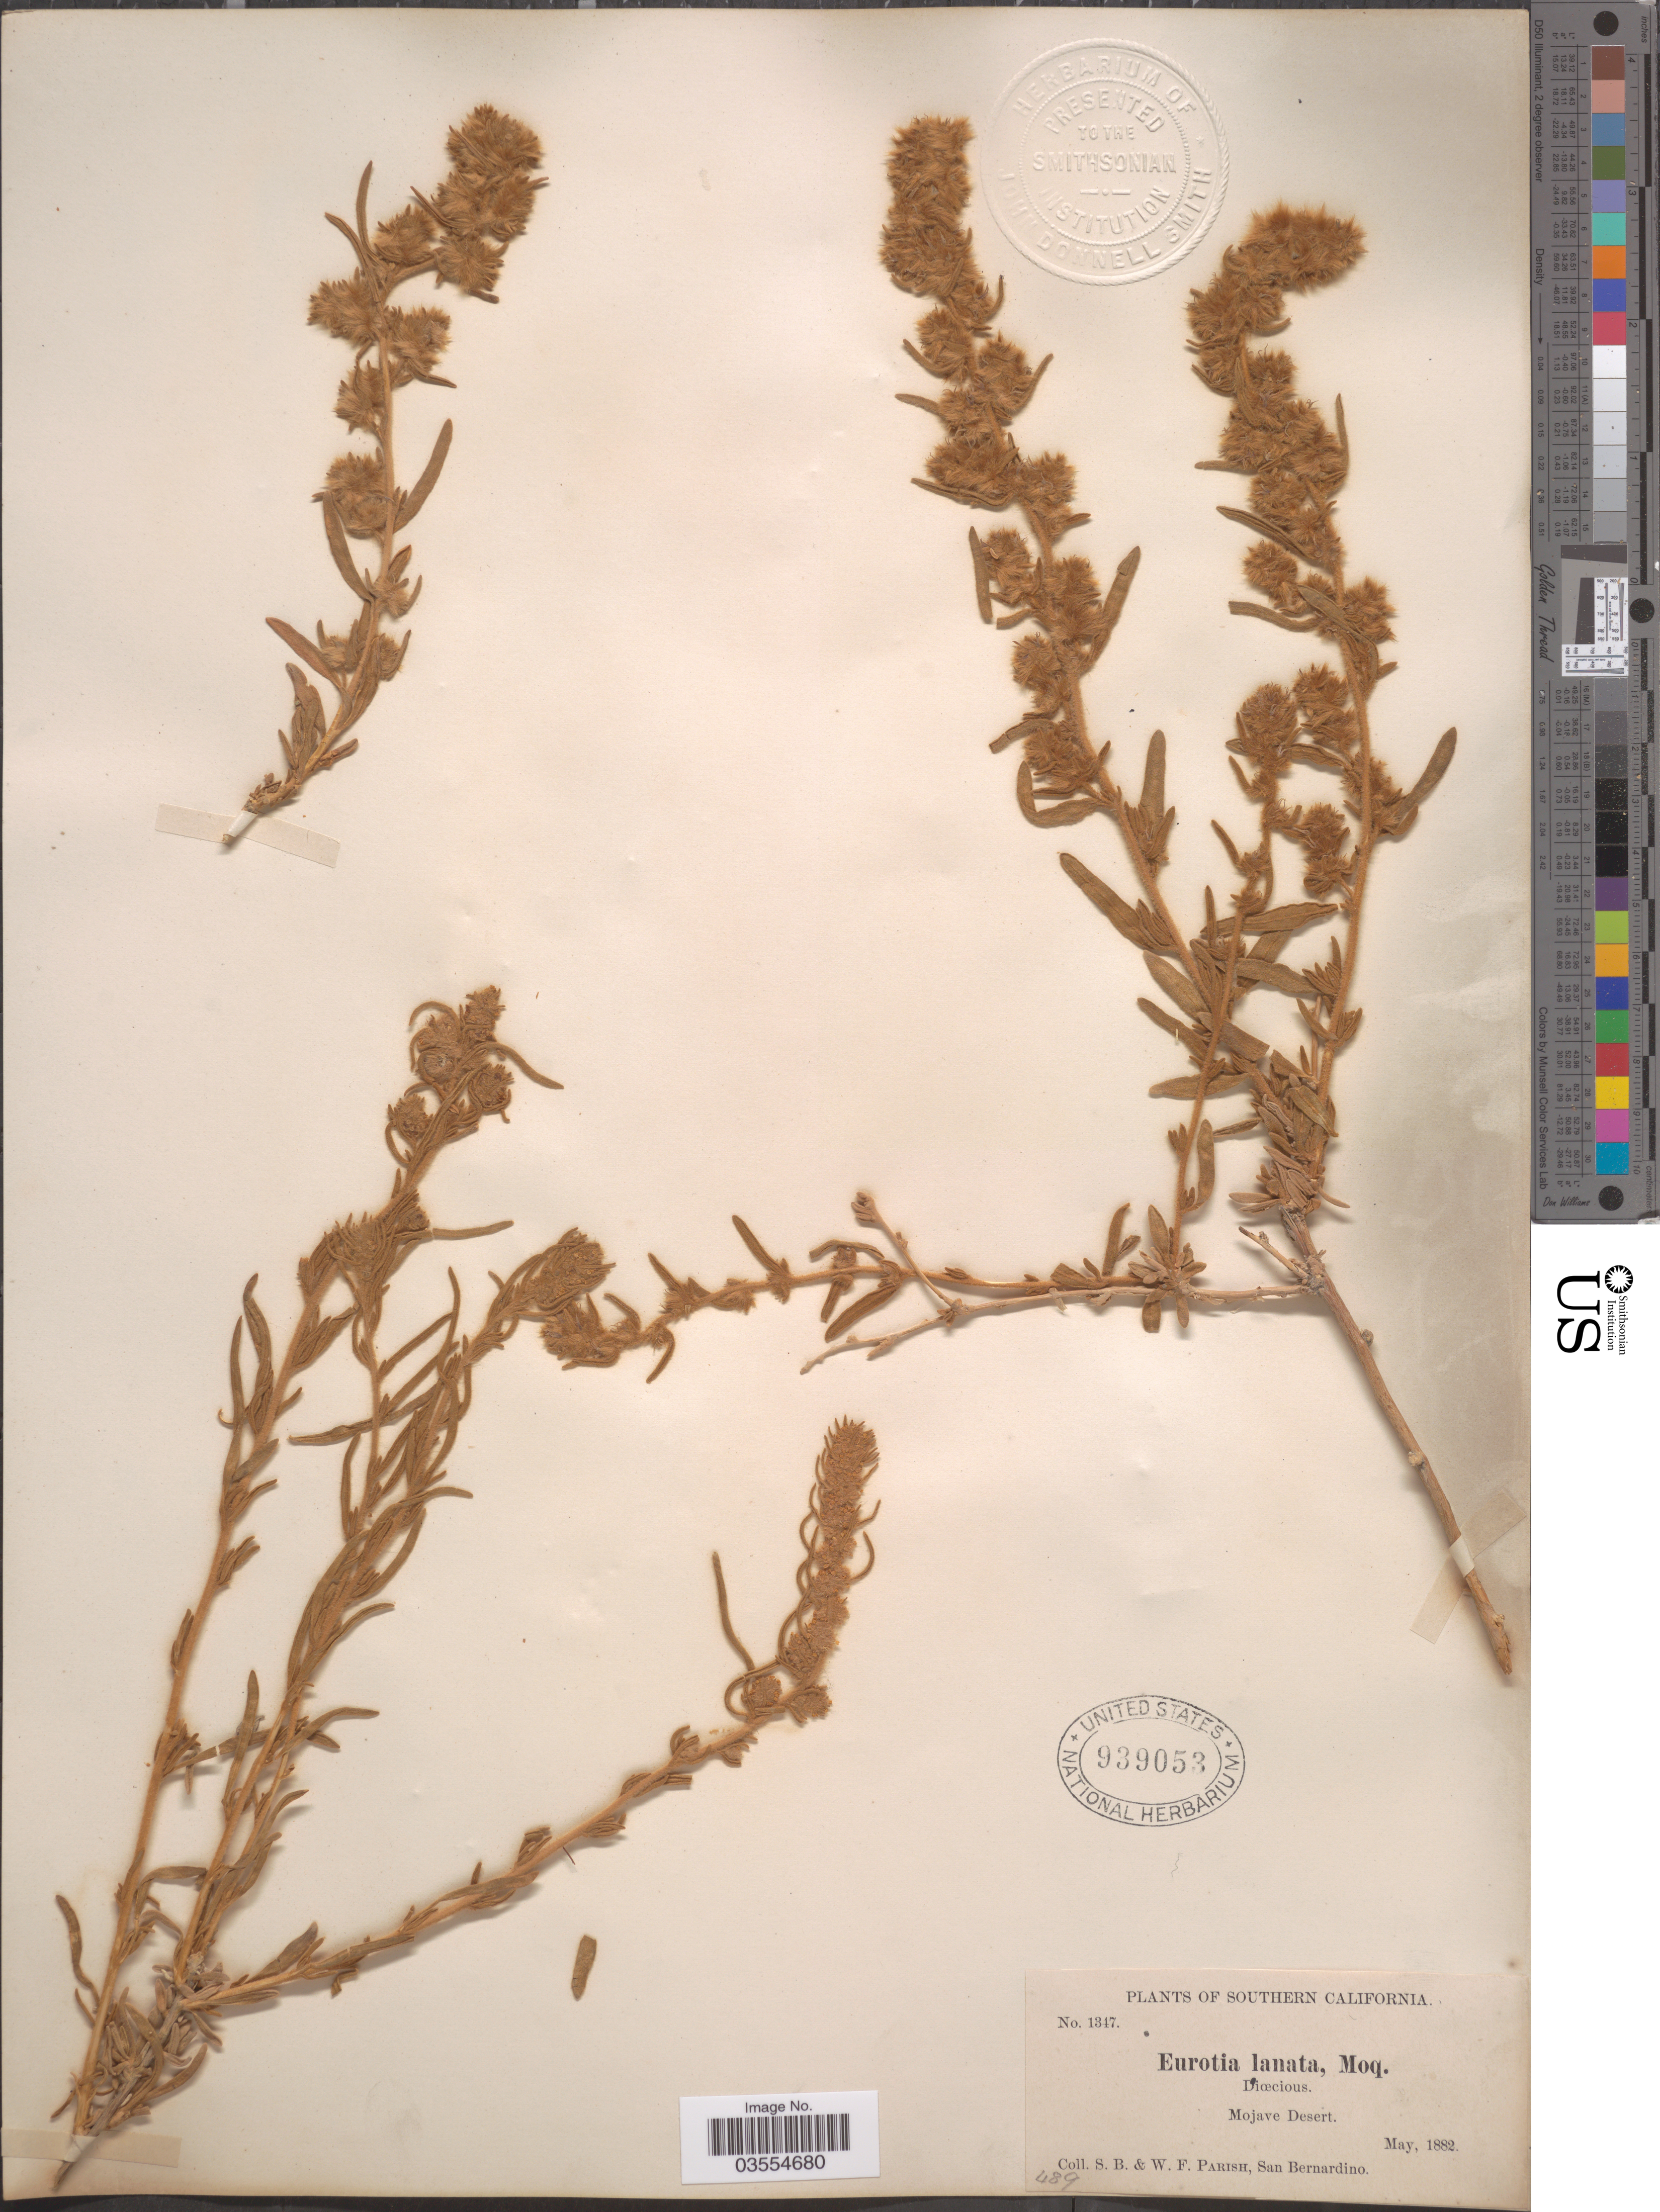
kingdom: Plantae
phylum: Tracheophyta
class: Magnoliopsida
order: Caryophyllales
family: Amaranthaceae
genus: Krascheninnikovia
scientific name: Krascheninnikovia lanata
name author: (Pursh) A. Meeuse & A.Smit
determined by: U.S. National Herbarium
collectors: S. B. Parish & W. F. Parish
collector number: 1347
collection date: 1882-05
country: United States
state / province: California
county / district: San Bernardino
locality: Southern California, Mojave Desert.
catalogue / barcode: US 939053